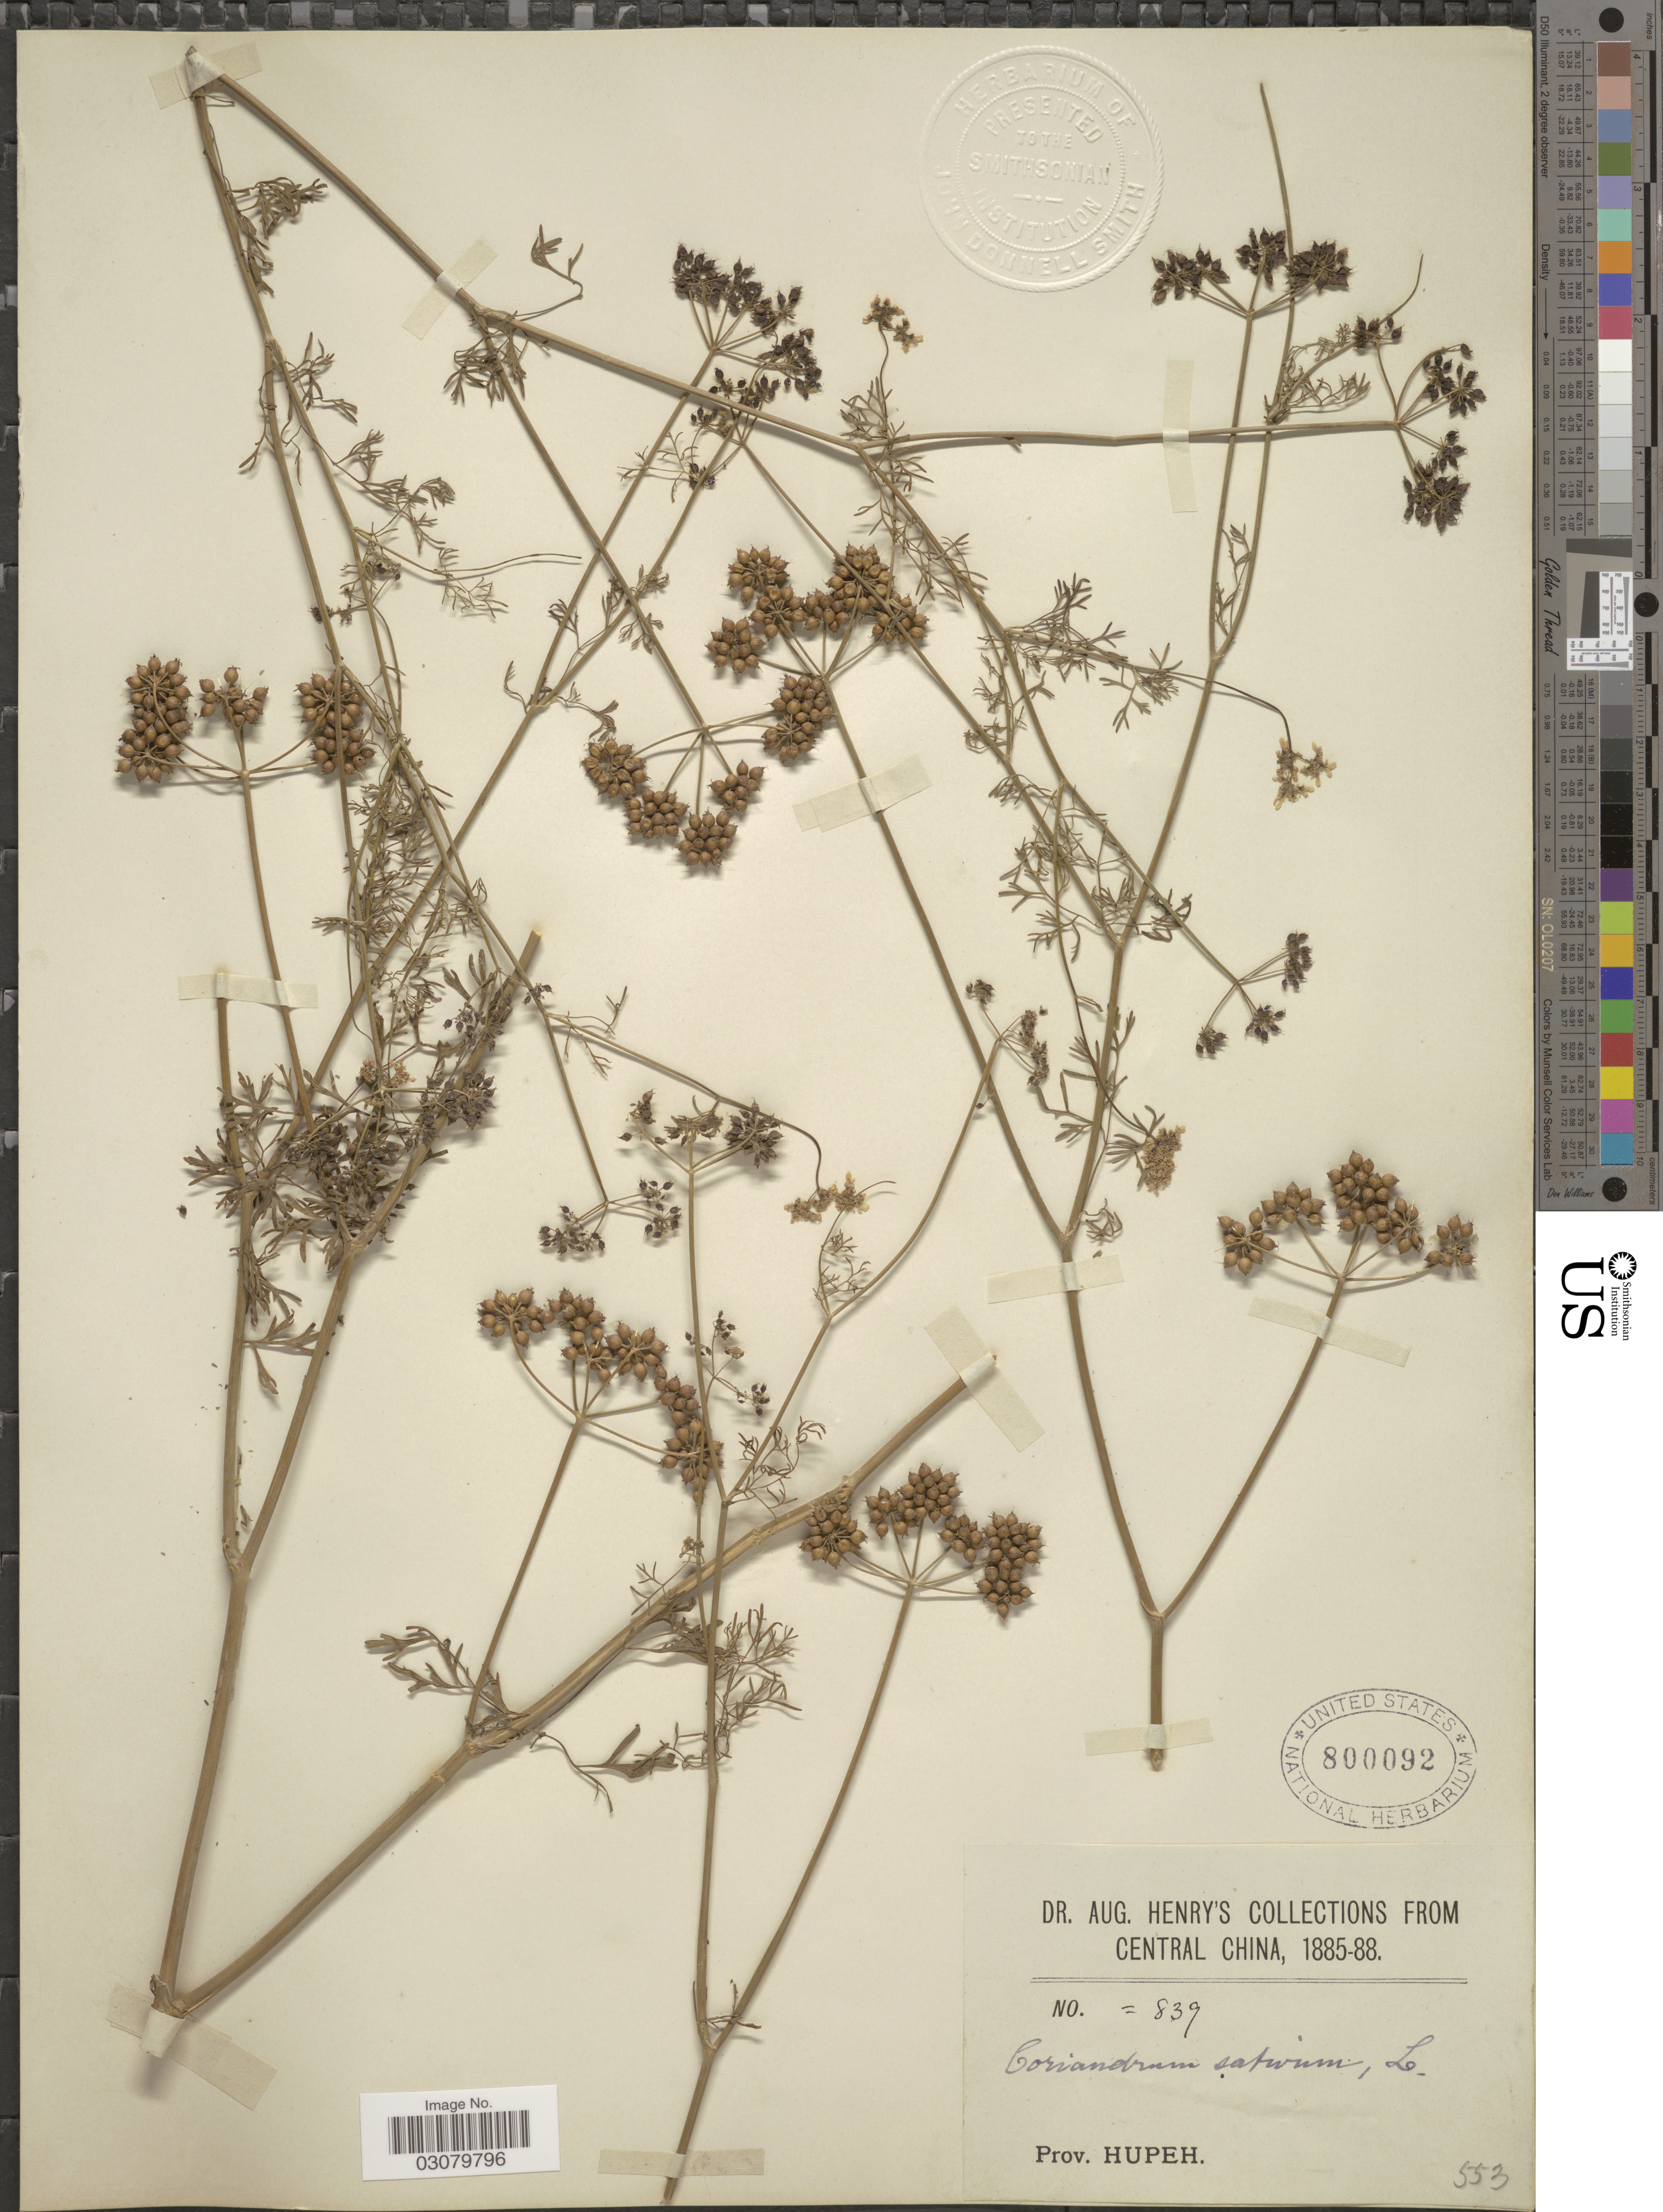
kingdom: Plantae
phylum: Tracheophyta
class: Magnoliopsida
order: Apiales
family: Apiaceae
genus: Coriandrum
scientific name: Coriandrum sativum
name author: L.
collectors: A. Henry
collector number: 839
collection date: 1885/1888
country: China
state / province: Hubei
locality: Central China, Prov. Hupeh.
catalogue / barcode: US 800092